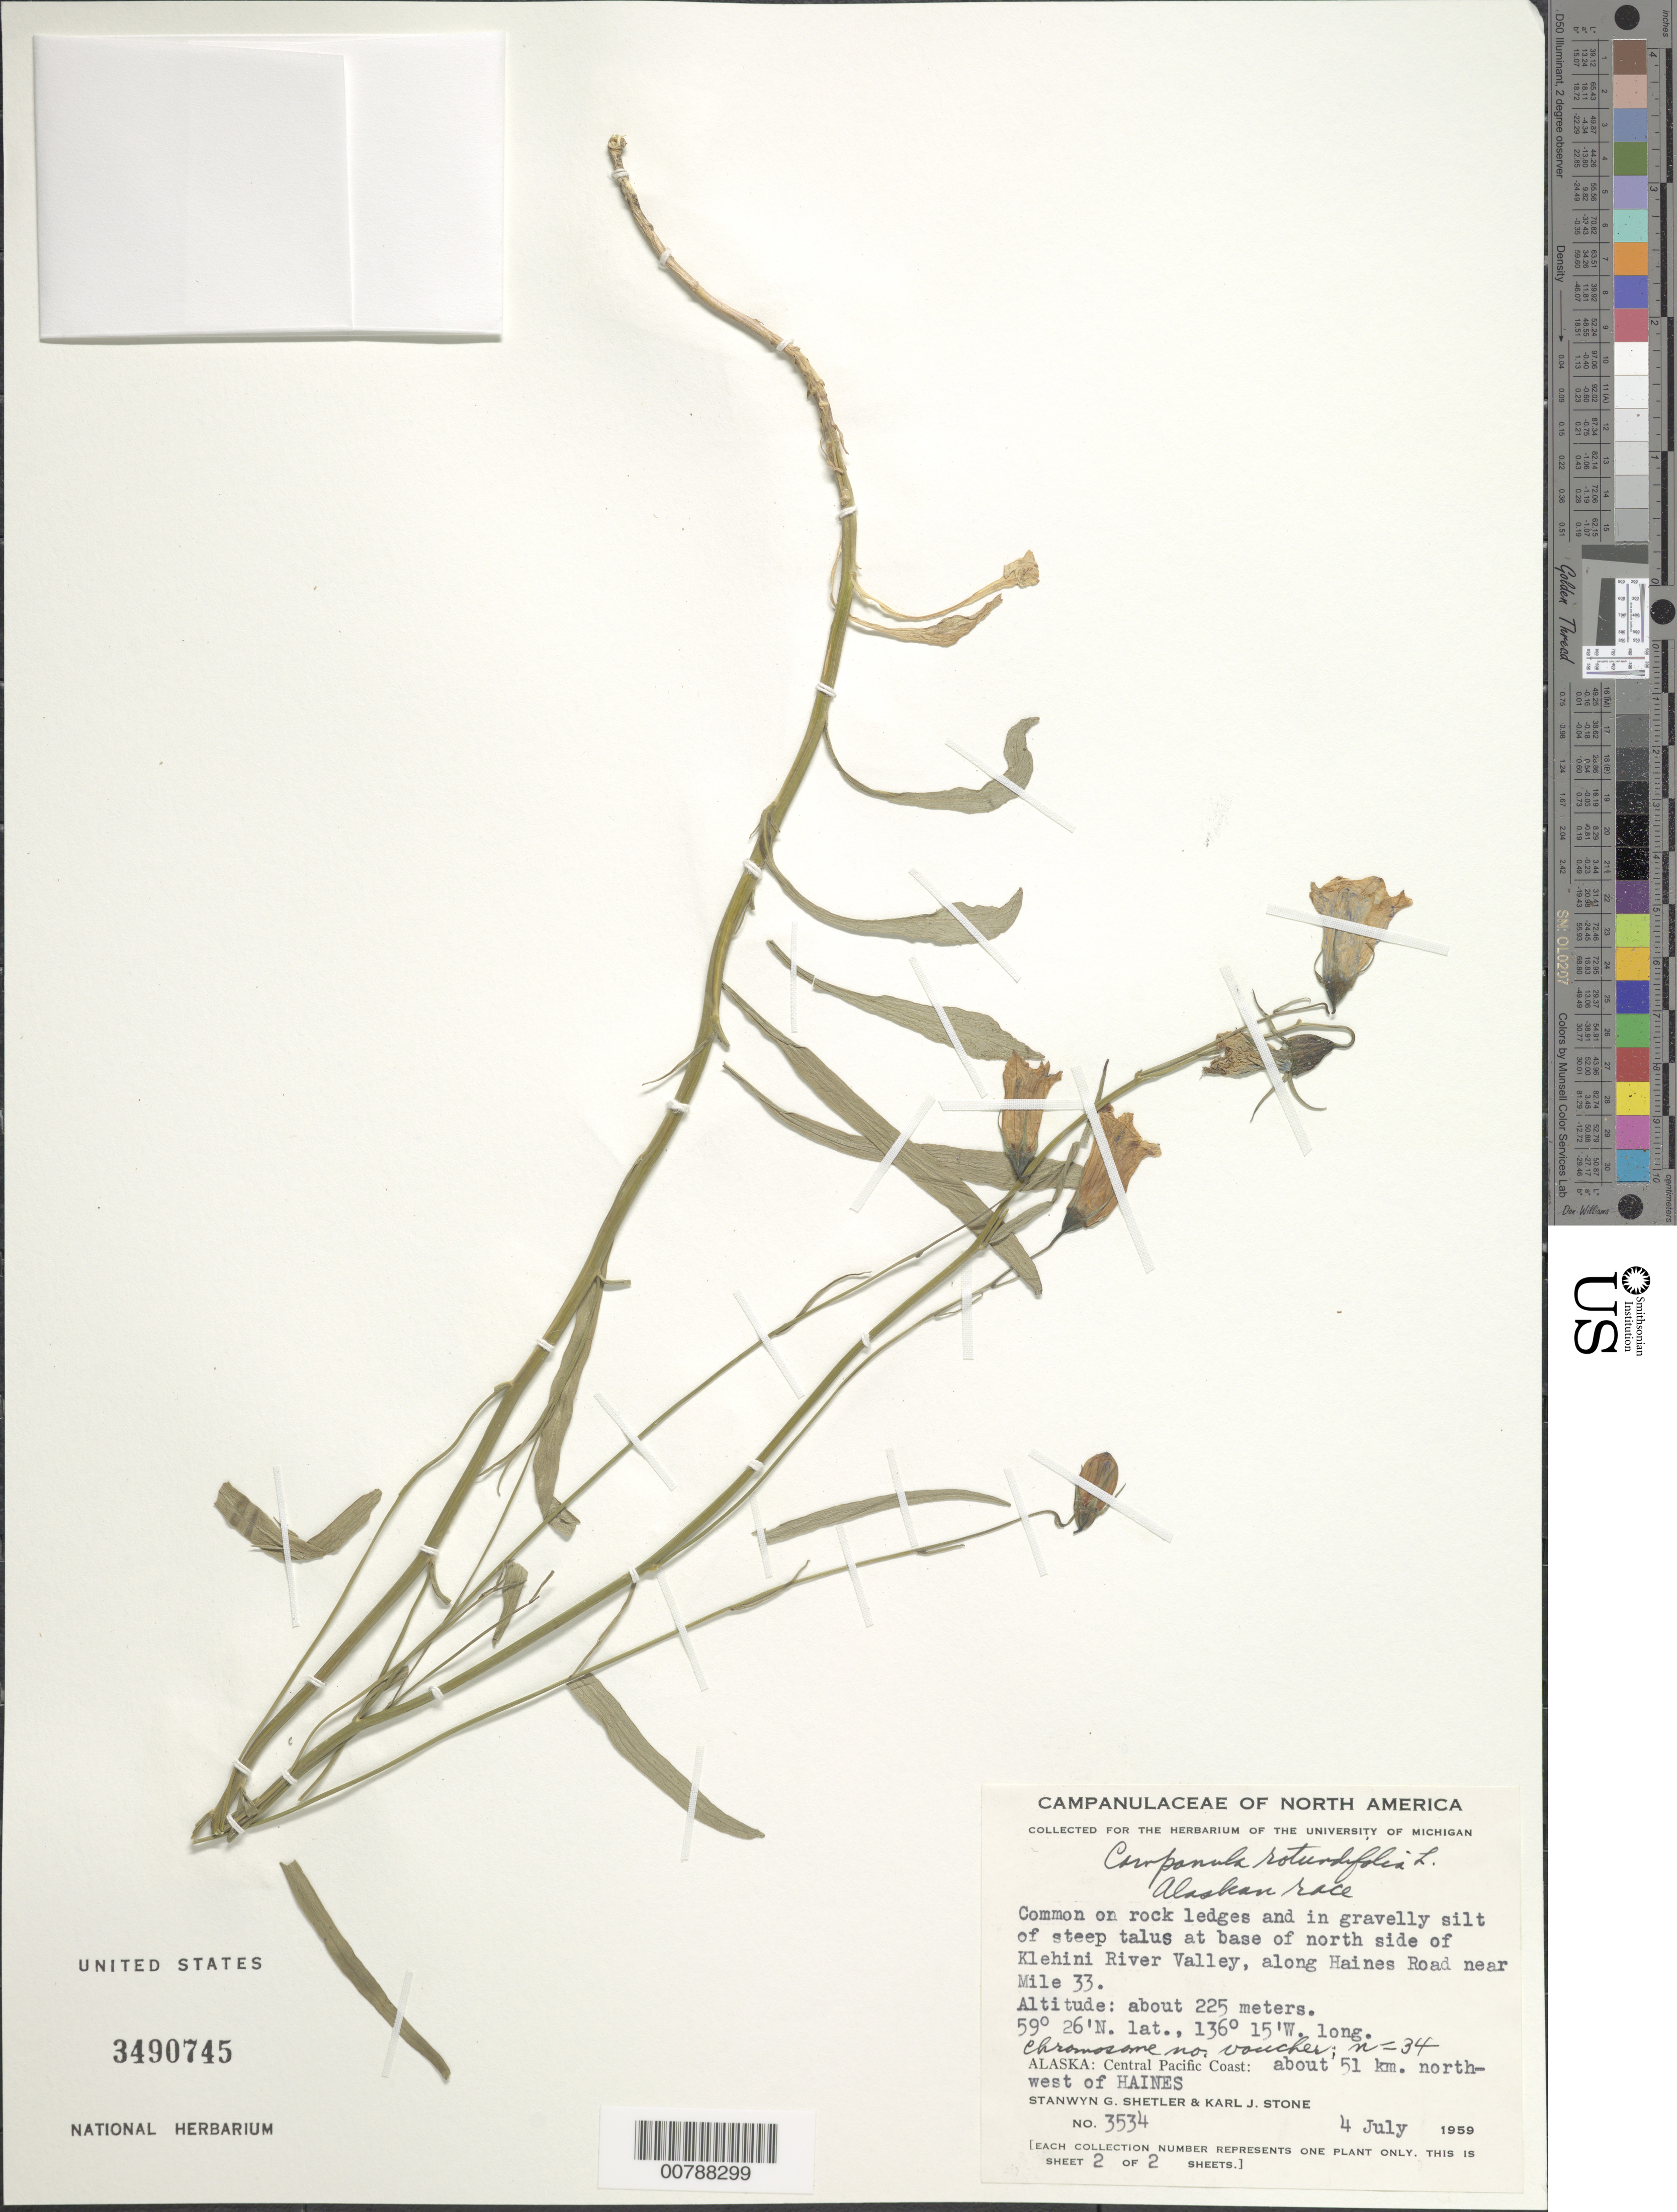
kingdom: Plantae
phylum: Tracheophyta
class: Magnoliopsida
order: Asterales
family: Campanulaceae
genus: Campanula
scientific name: Campanula rotundifolia L. Alaskan race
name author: L.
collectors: S. Shetler & K. J. Stone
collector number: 3534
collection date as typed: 4 July 1959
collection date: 1959-07-04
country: United States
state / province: Alaska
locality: North side of Klehini River Valley, along Haines Road near Mile 33. About 51 km northwest of Haines. Central Pacific Coast.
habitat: Common on rock ledges and in gravelly silt of steep talus at base of north side of river valley.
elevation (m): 225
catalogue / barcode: US 3490745